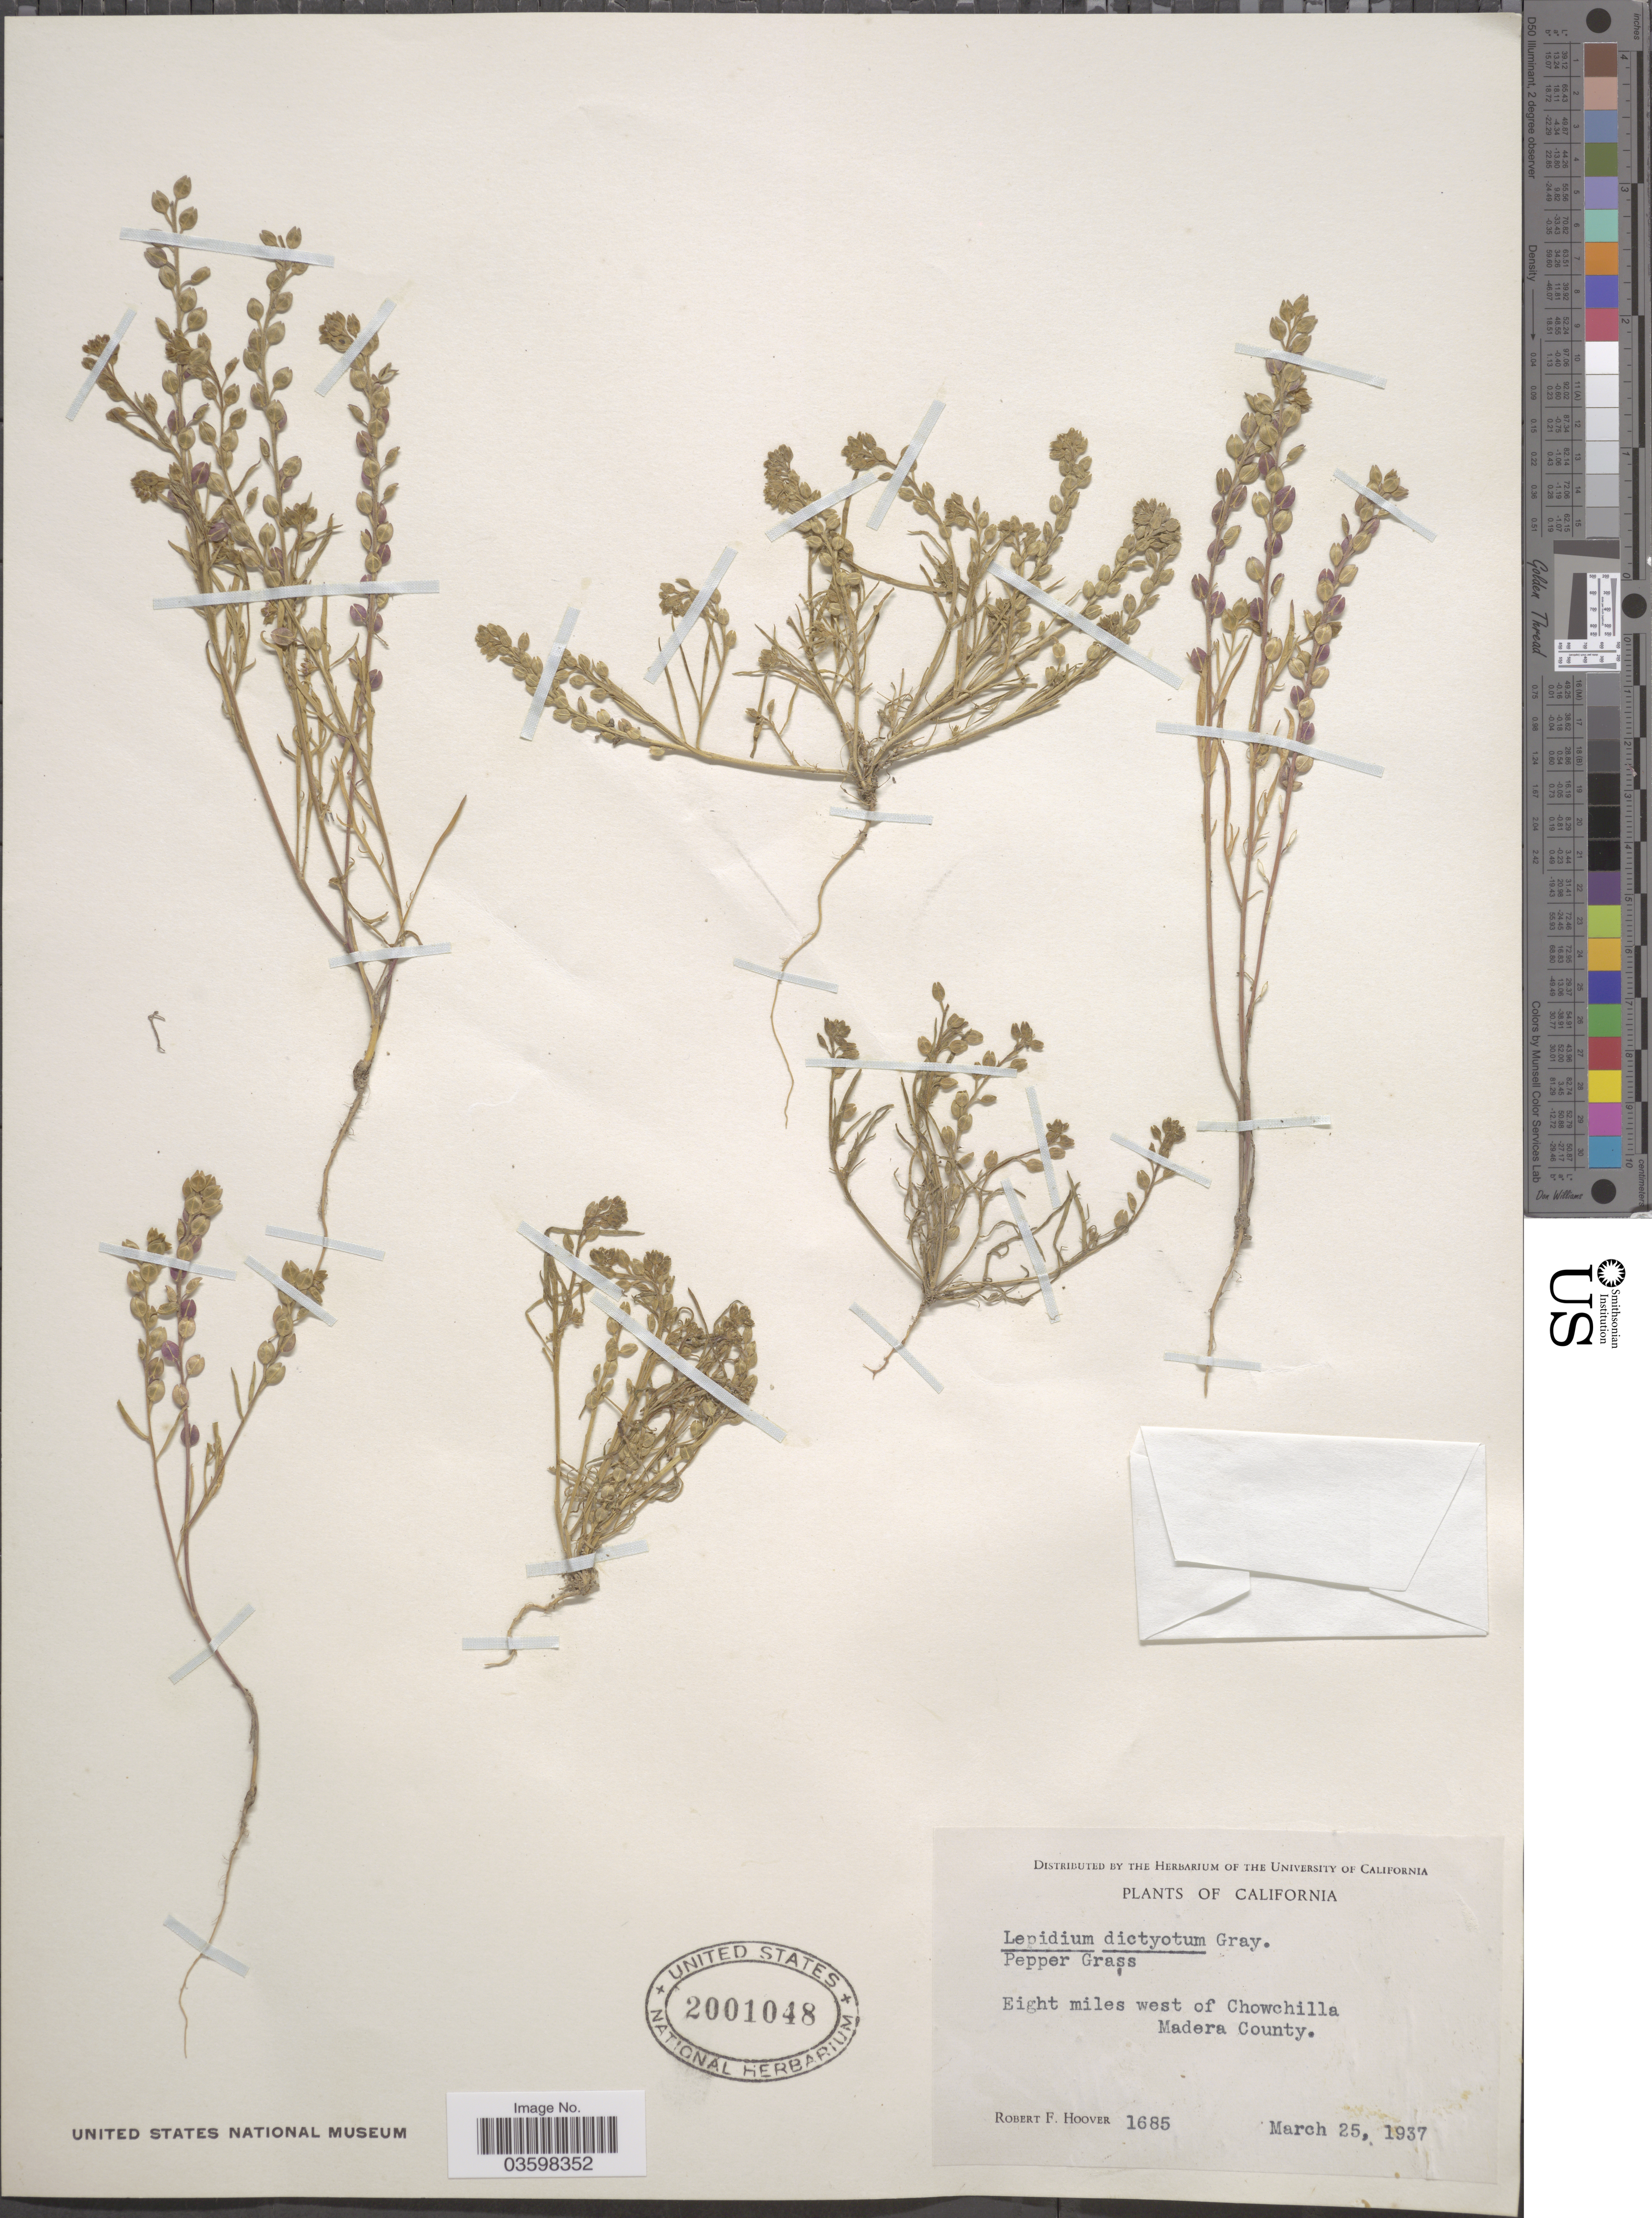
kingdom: Plantae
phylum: Tracheophyta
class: Magnoliopsida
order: Brassicales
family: Brassicaceae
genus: Lepidium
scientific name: Lepidium dictyotum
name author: A. Gray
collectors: R. F. Hoover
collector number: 1685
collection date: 1937-03-25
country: United States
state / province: California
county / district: Madera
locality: Eight miles west of Chowchilla. Madera County.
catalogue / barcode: US 2001048